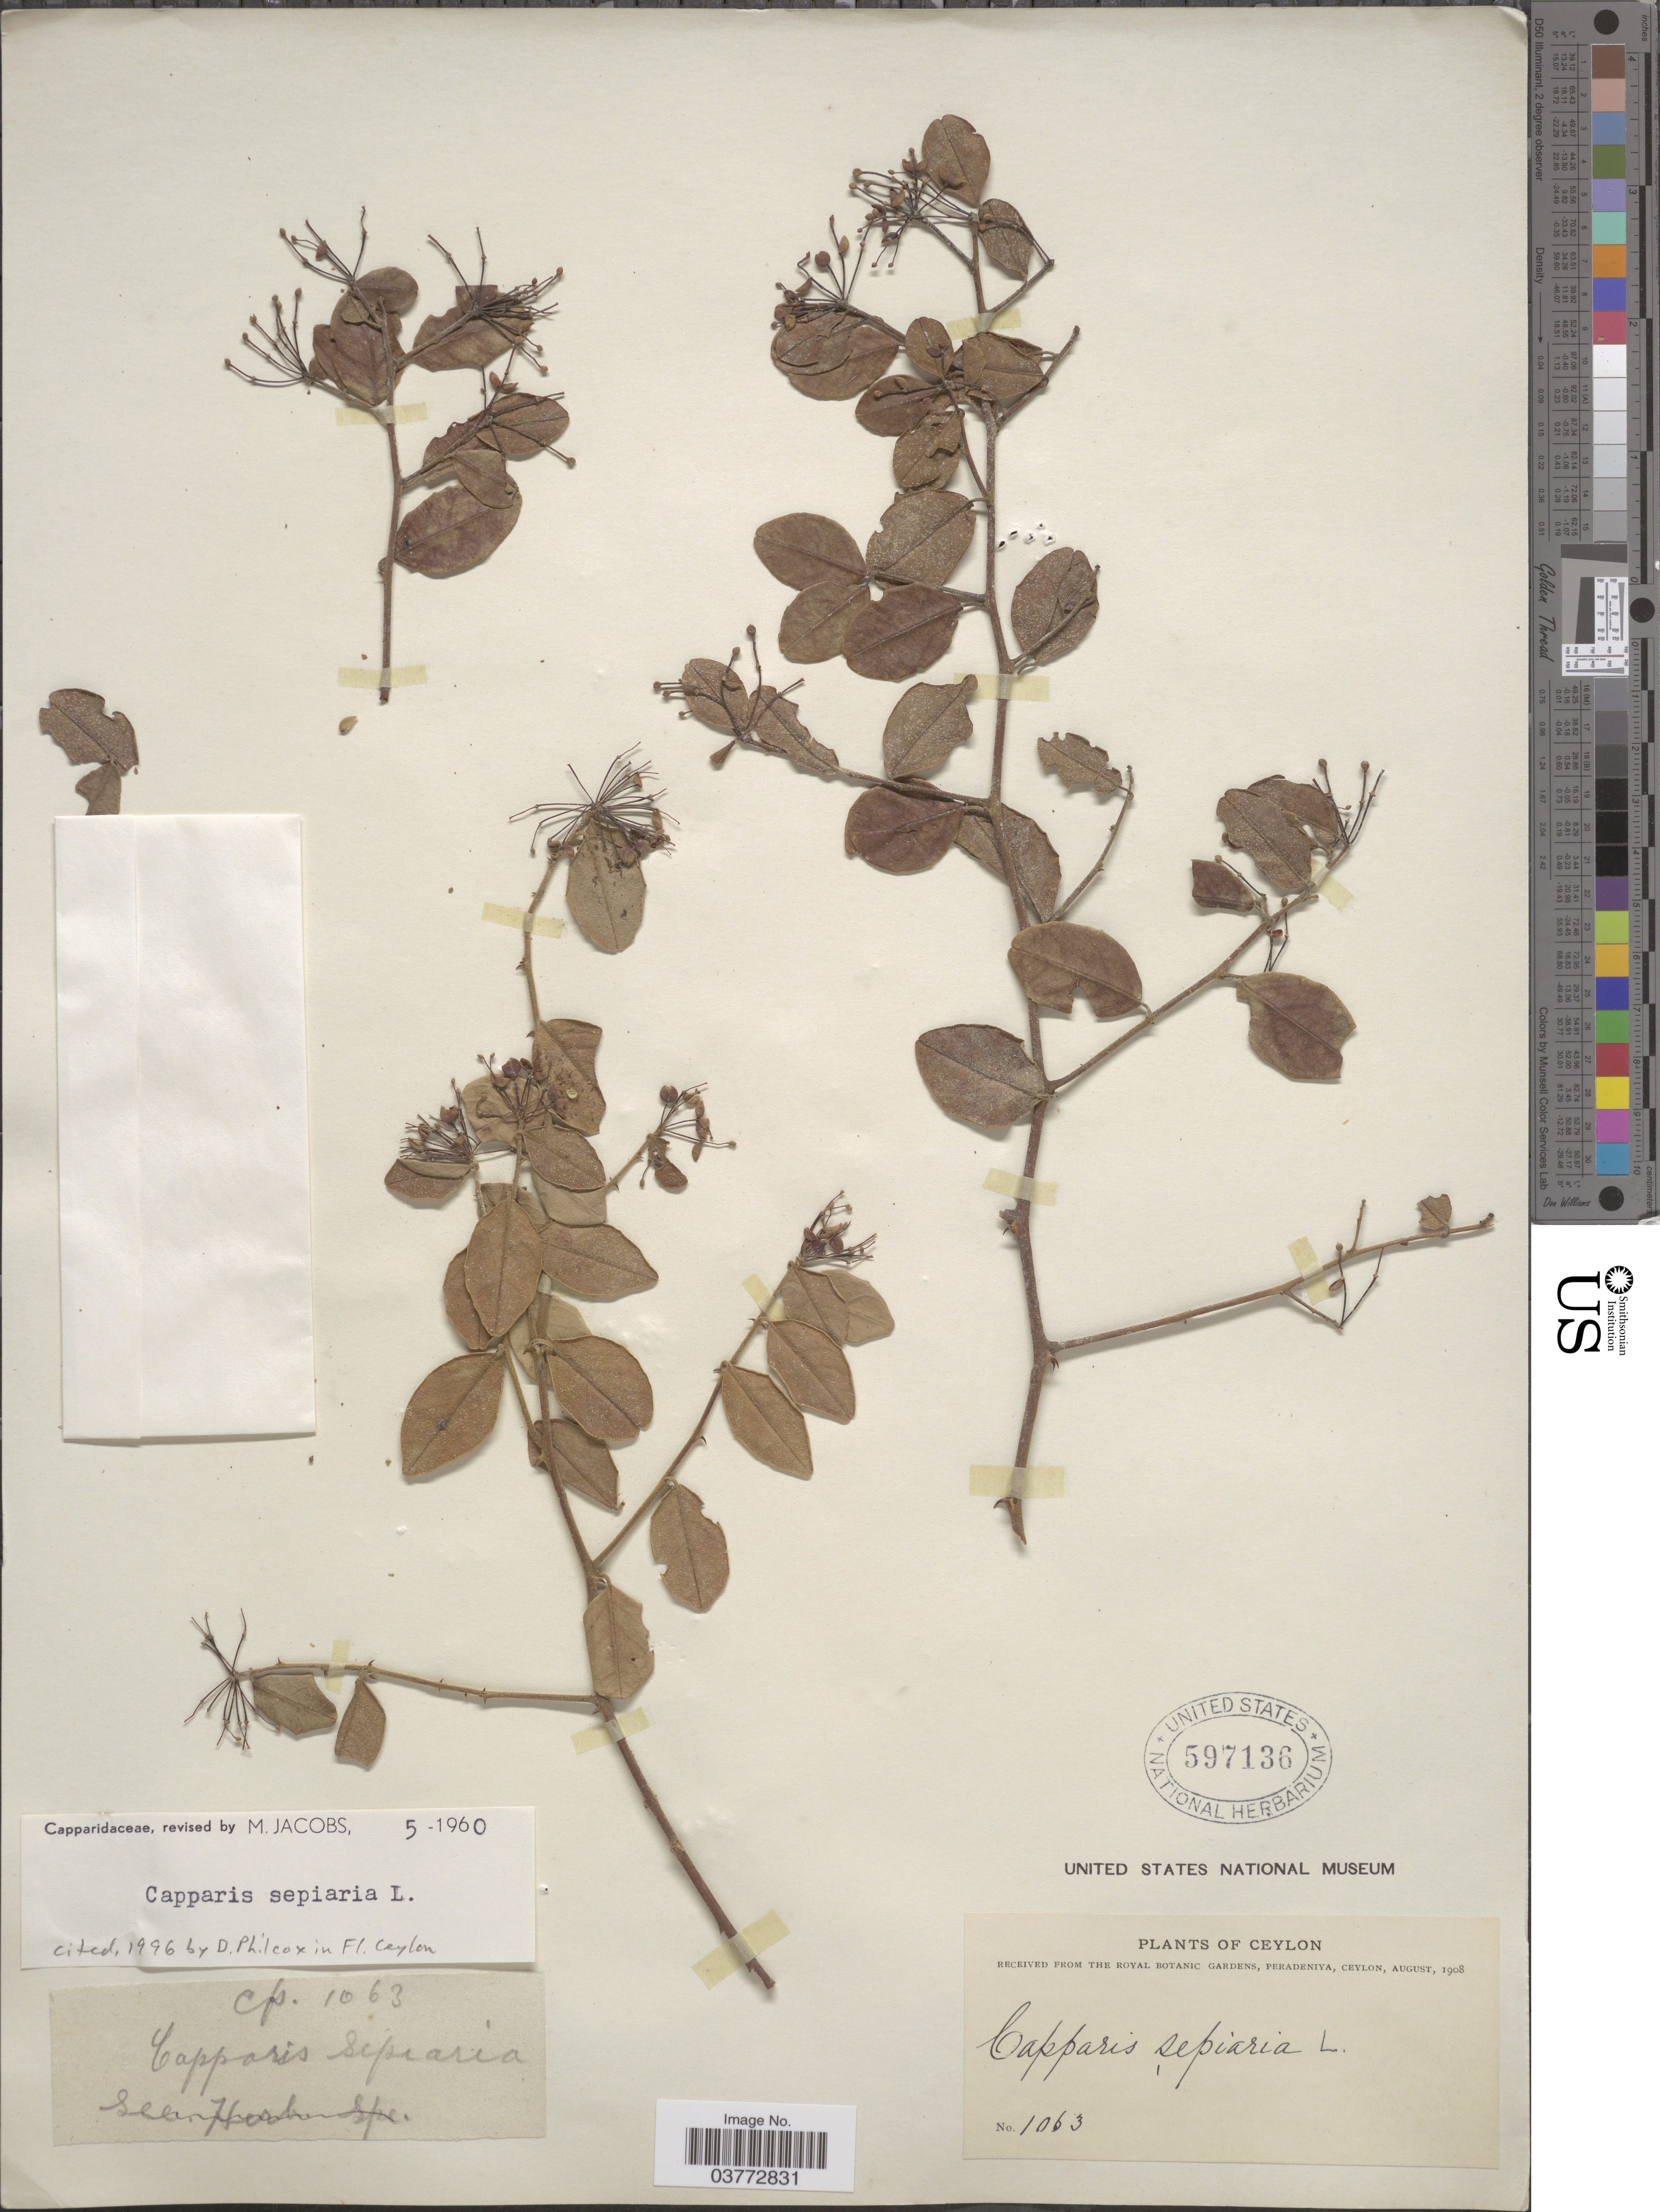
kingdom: Plantae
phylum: Tracheophyta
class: Magnoliopsida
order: Brassicales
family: Capparaceae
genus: Capparis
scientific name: Capparis sepiaria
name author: L.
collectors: P. Royal Botanic Gardens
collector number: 1063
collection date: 1908-08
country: Sri Lanka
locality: Ceylon.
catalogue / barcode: US 597136